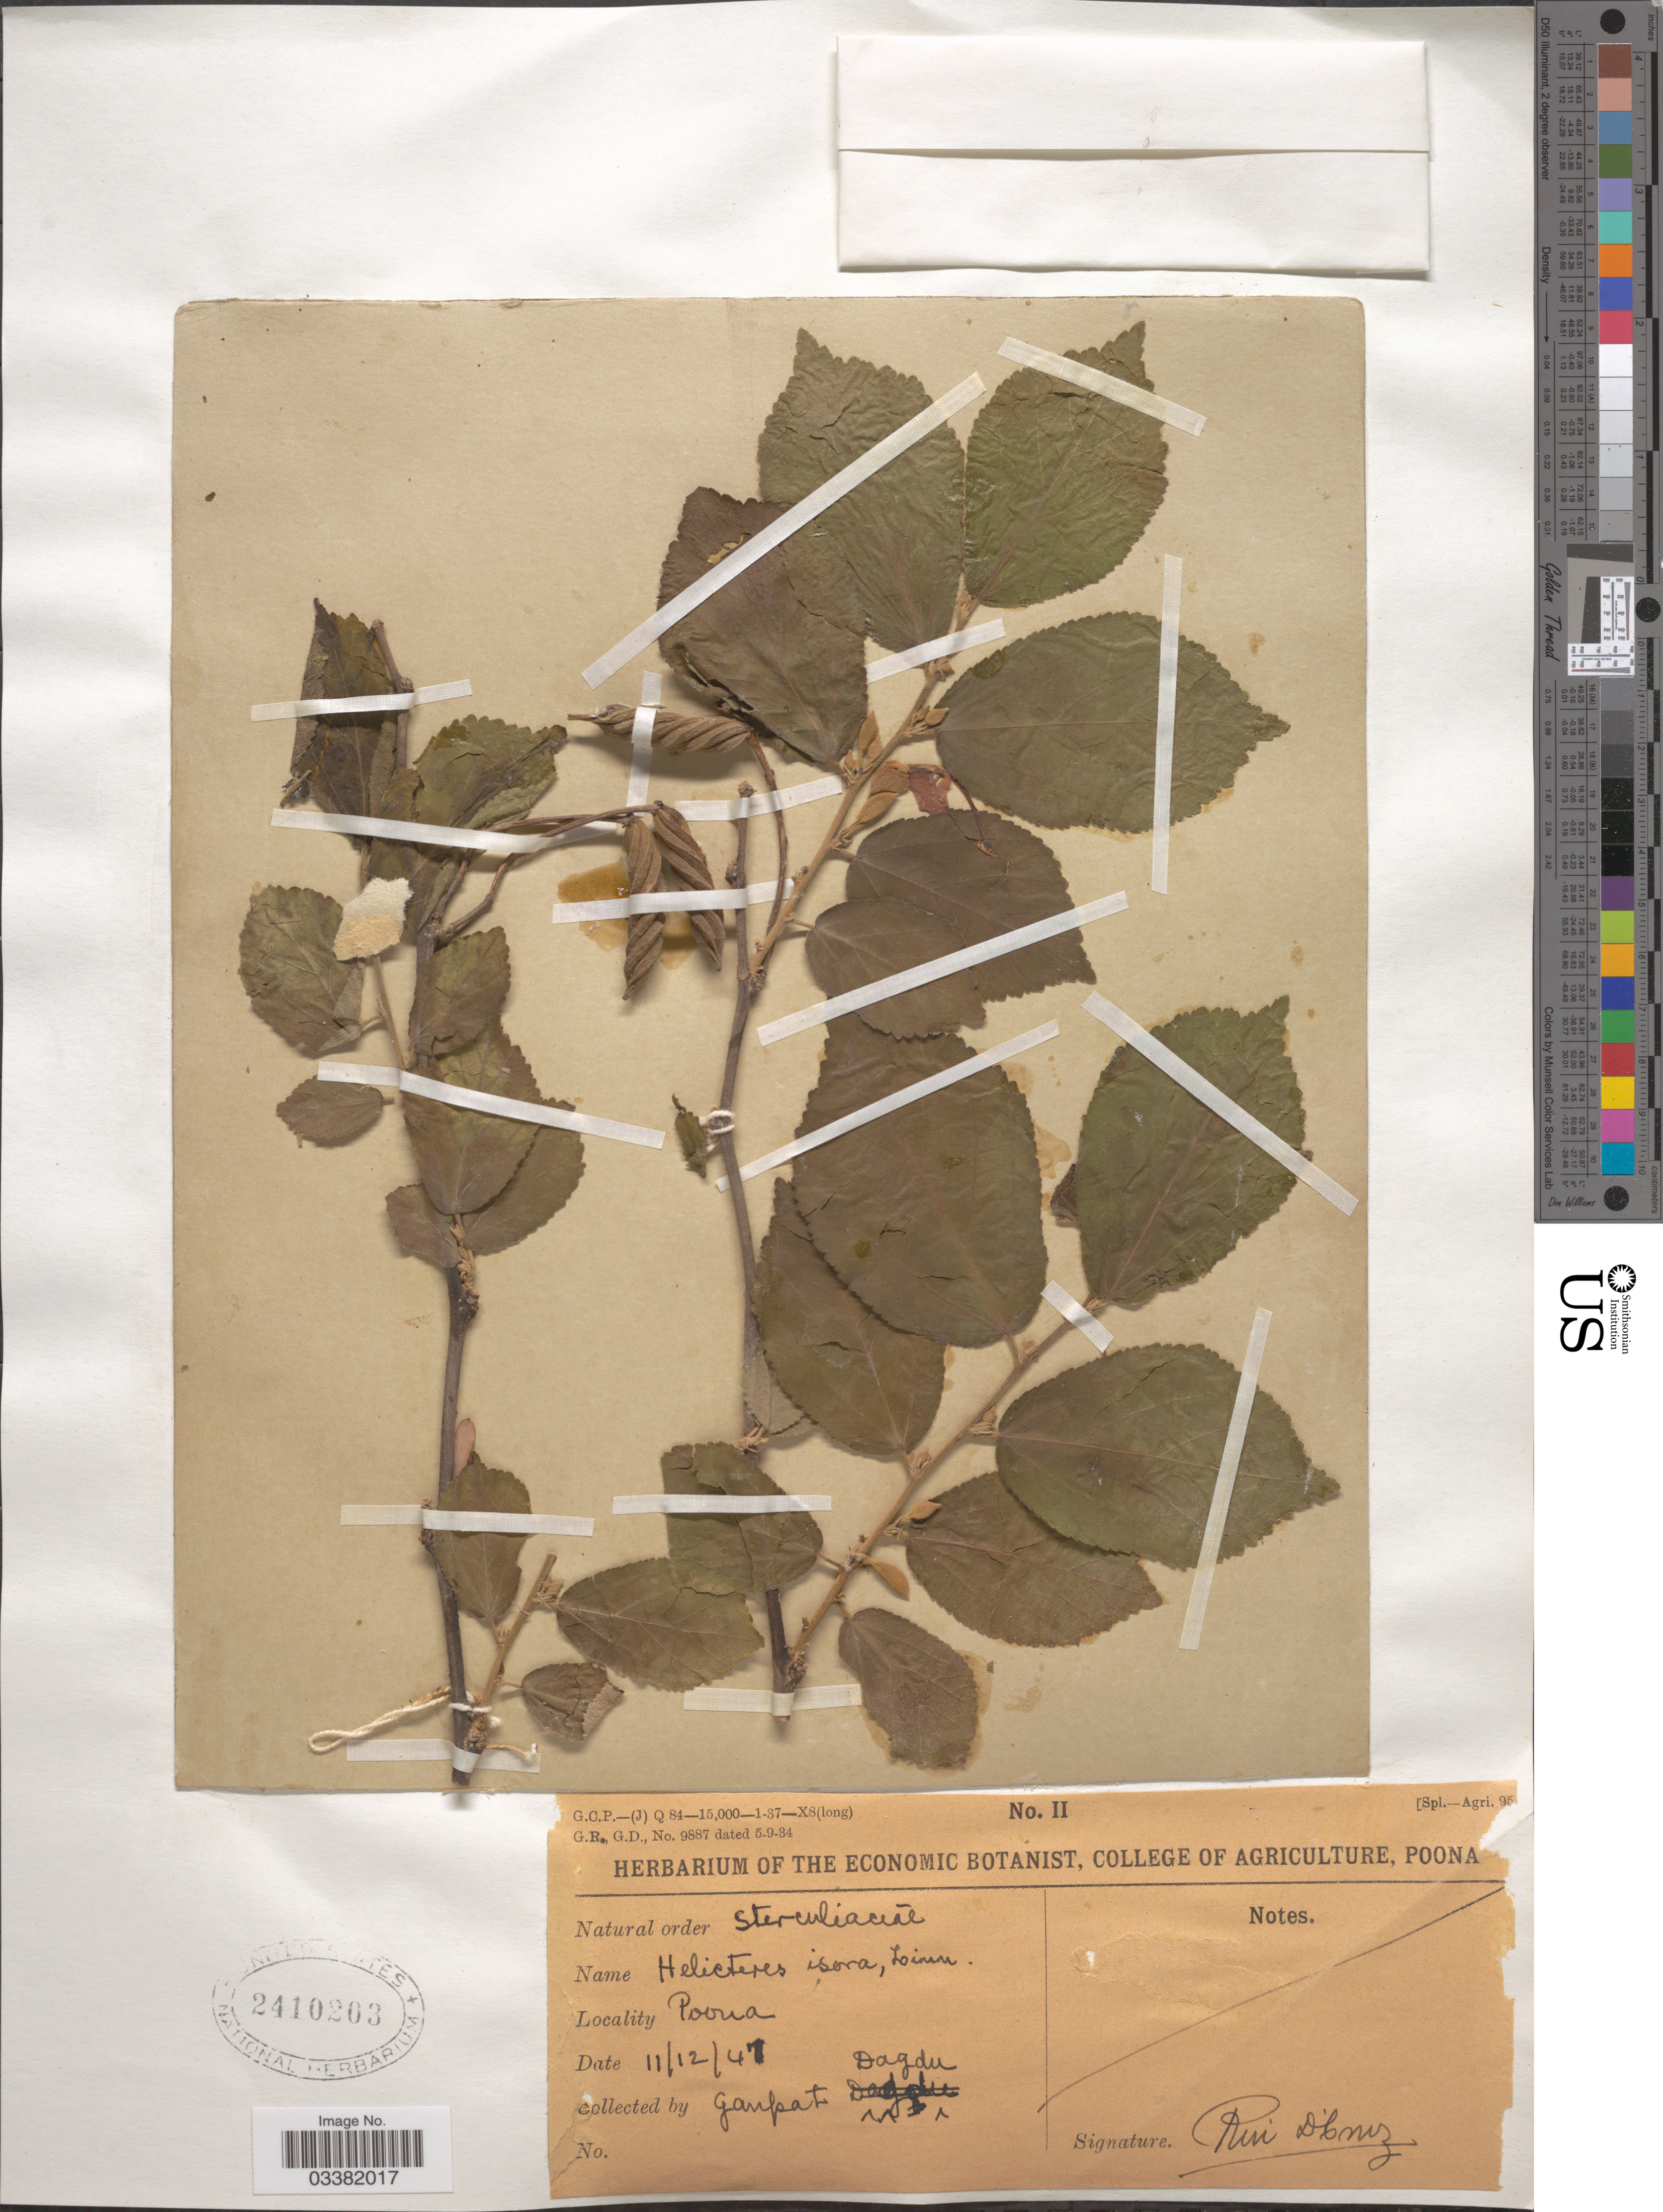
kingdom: Plantae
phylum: Tracheophyta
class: Magnoliopsida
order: Malvales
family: Malvaceae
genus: Helicteres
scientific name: Helicteres isora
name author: L.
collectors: G. Dagdu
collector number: II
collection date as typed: Transcribed d/m/y: 11/12/47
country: India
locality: Poona.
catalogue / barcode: US 2410203